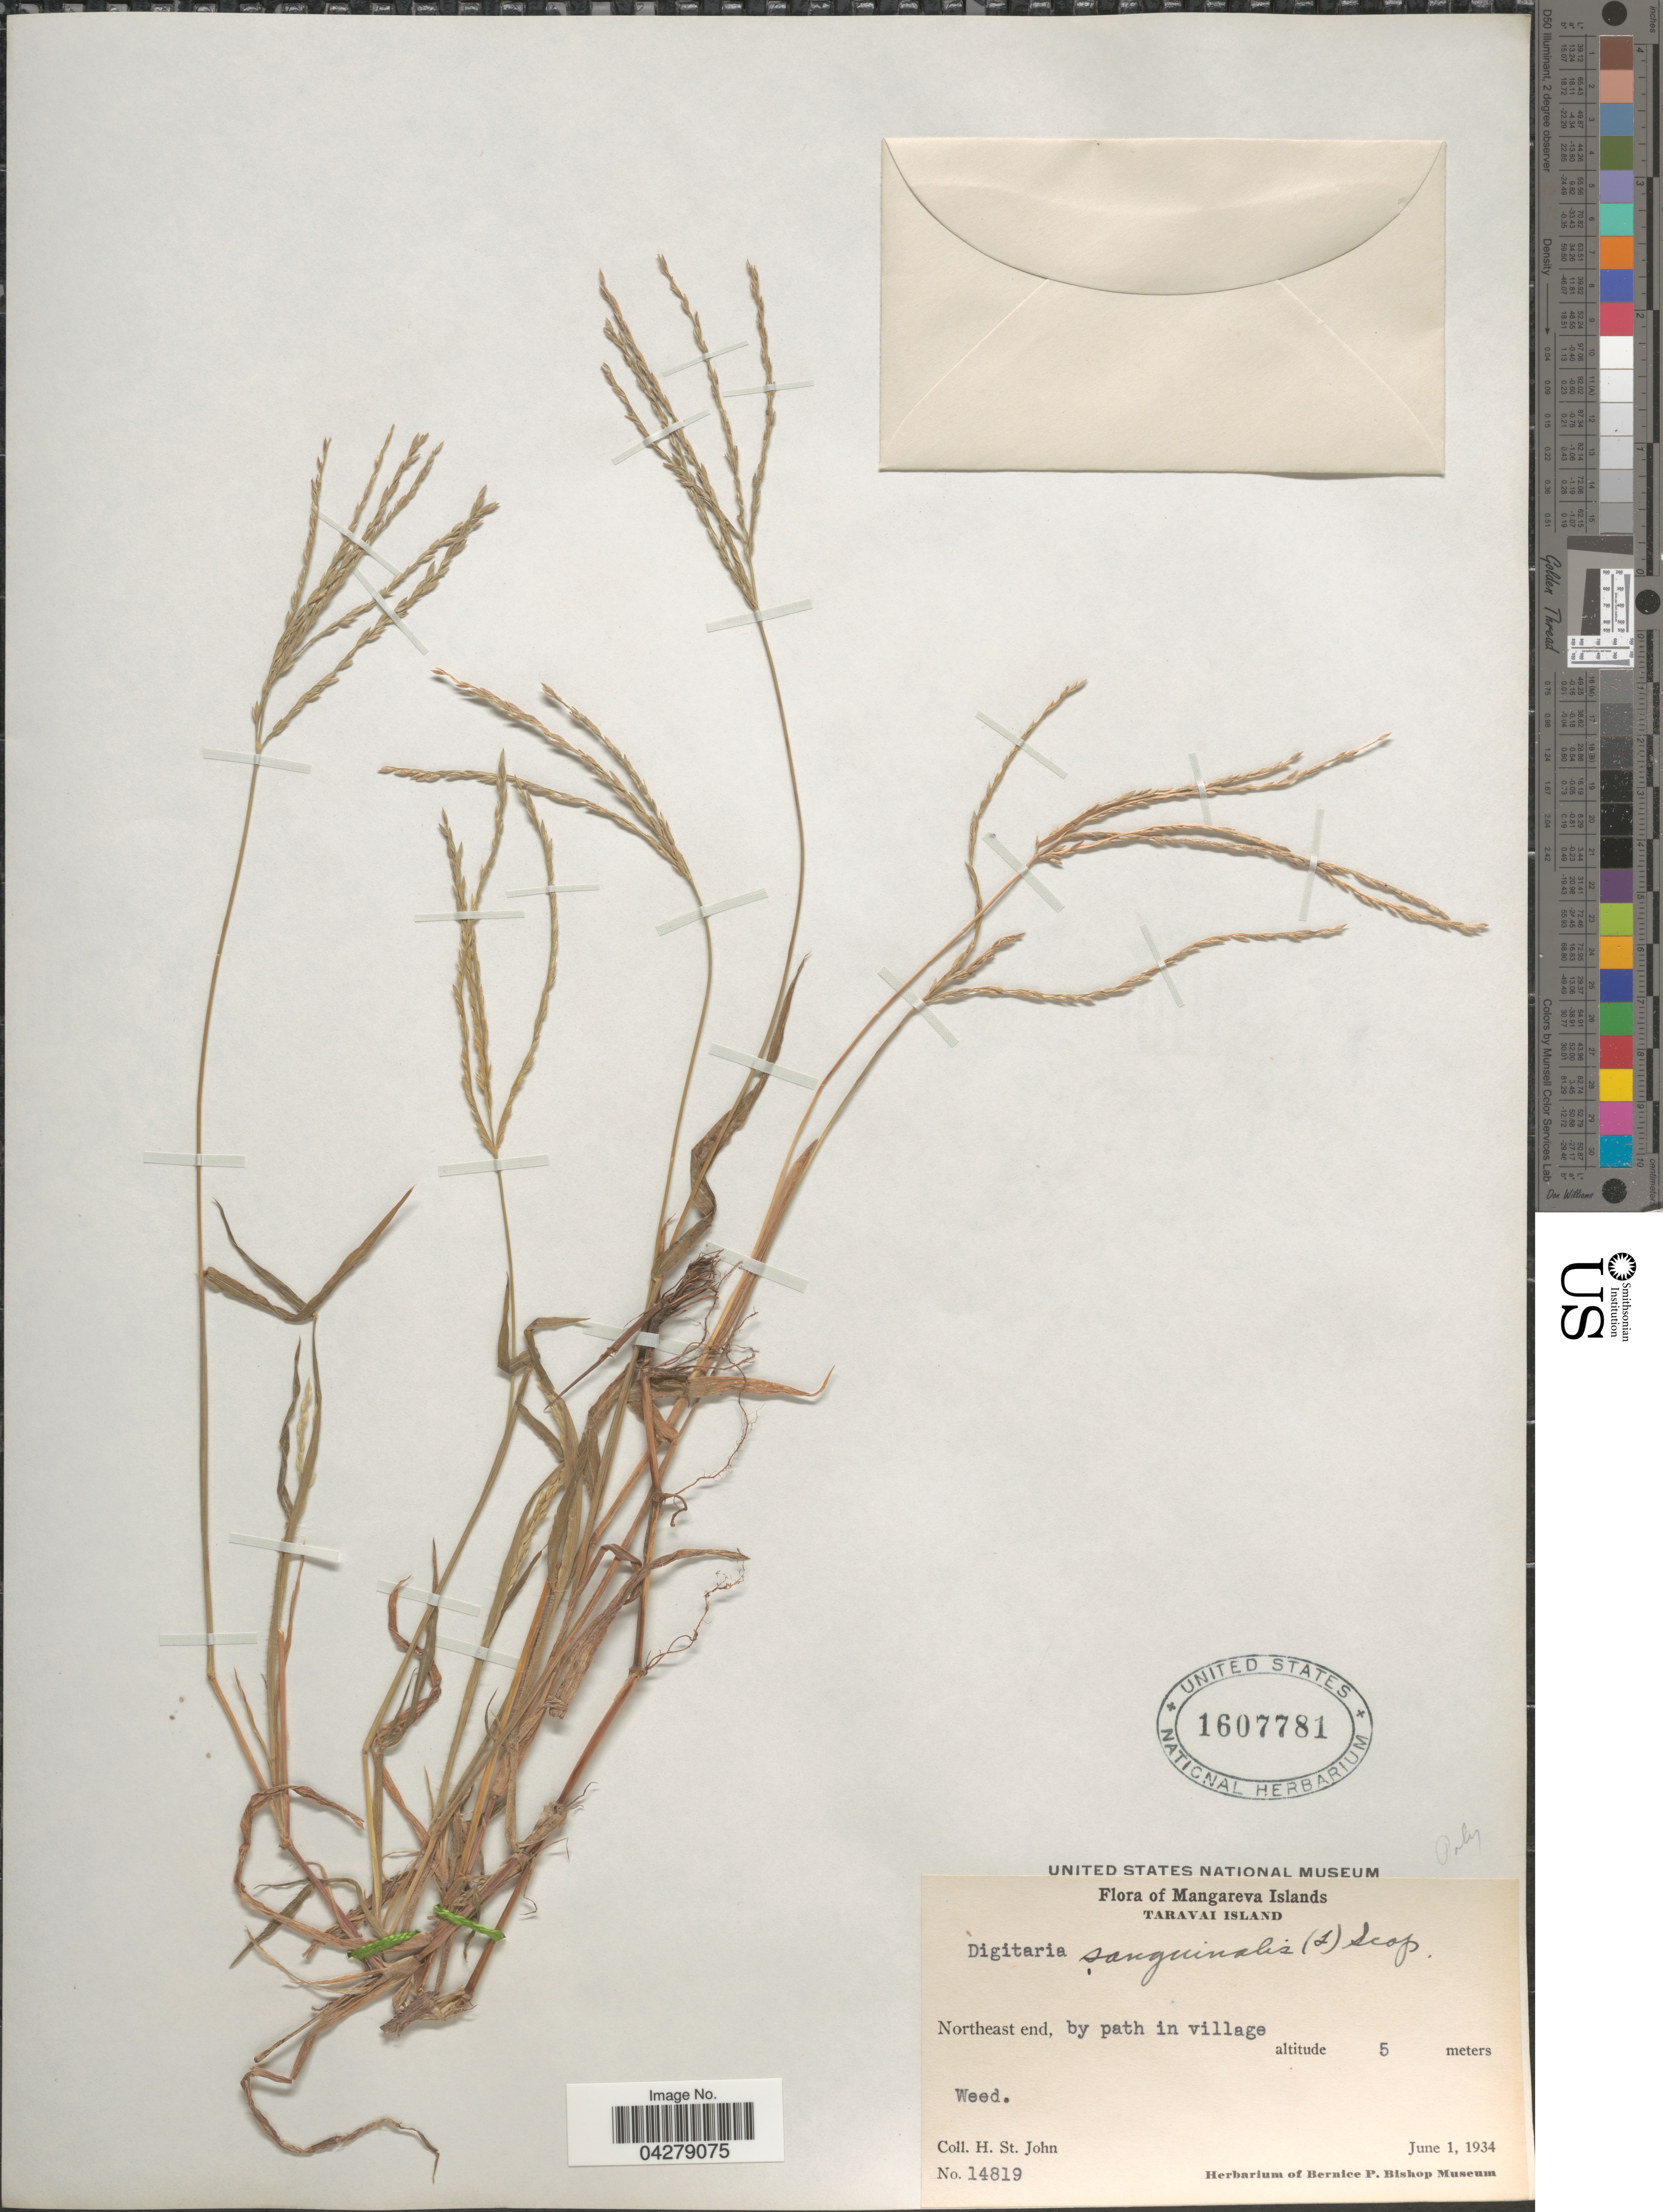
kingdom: Plantae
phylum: Tracheophyta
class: Liliopsida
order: Poales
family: Poaceae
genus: Digitaria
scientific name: Digitaria sanguinalis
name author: (L.) Scop.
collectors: H. St. John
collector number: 14819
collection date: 1934-06-01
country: French Polynesia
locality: Mangareva Islands. Taravai Island. Northeast end, by path in village.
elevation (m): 5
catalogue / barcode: US 1607781